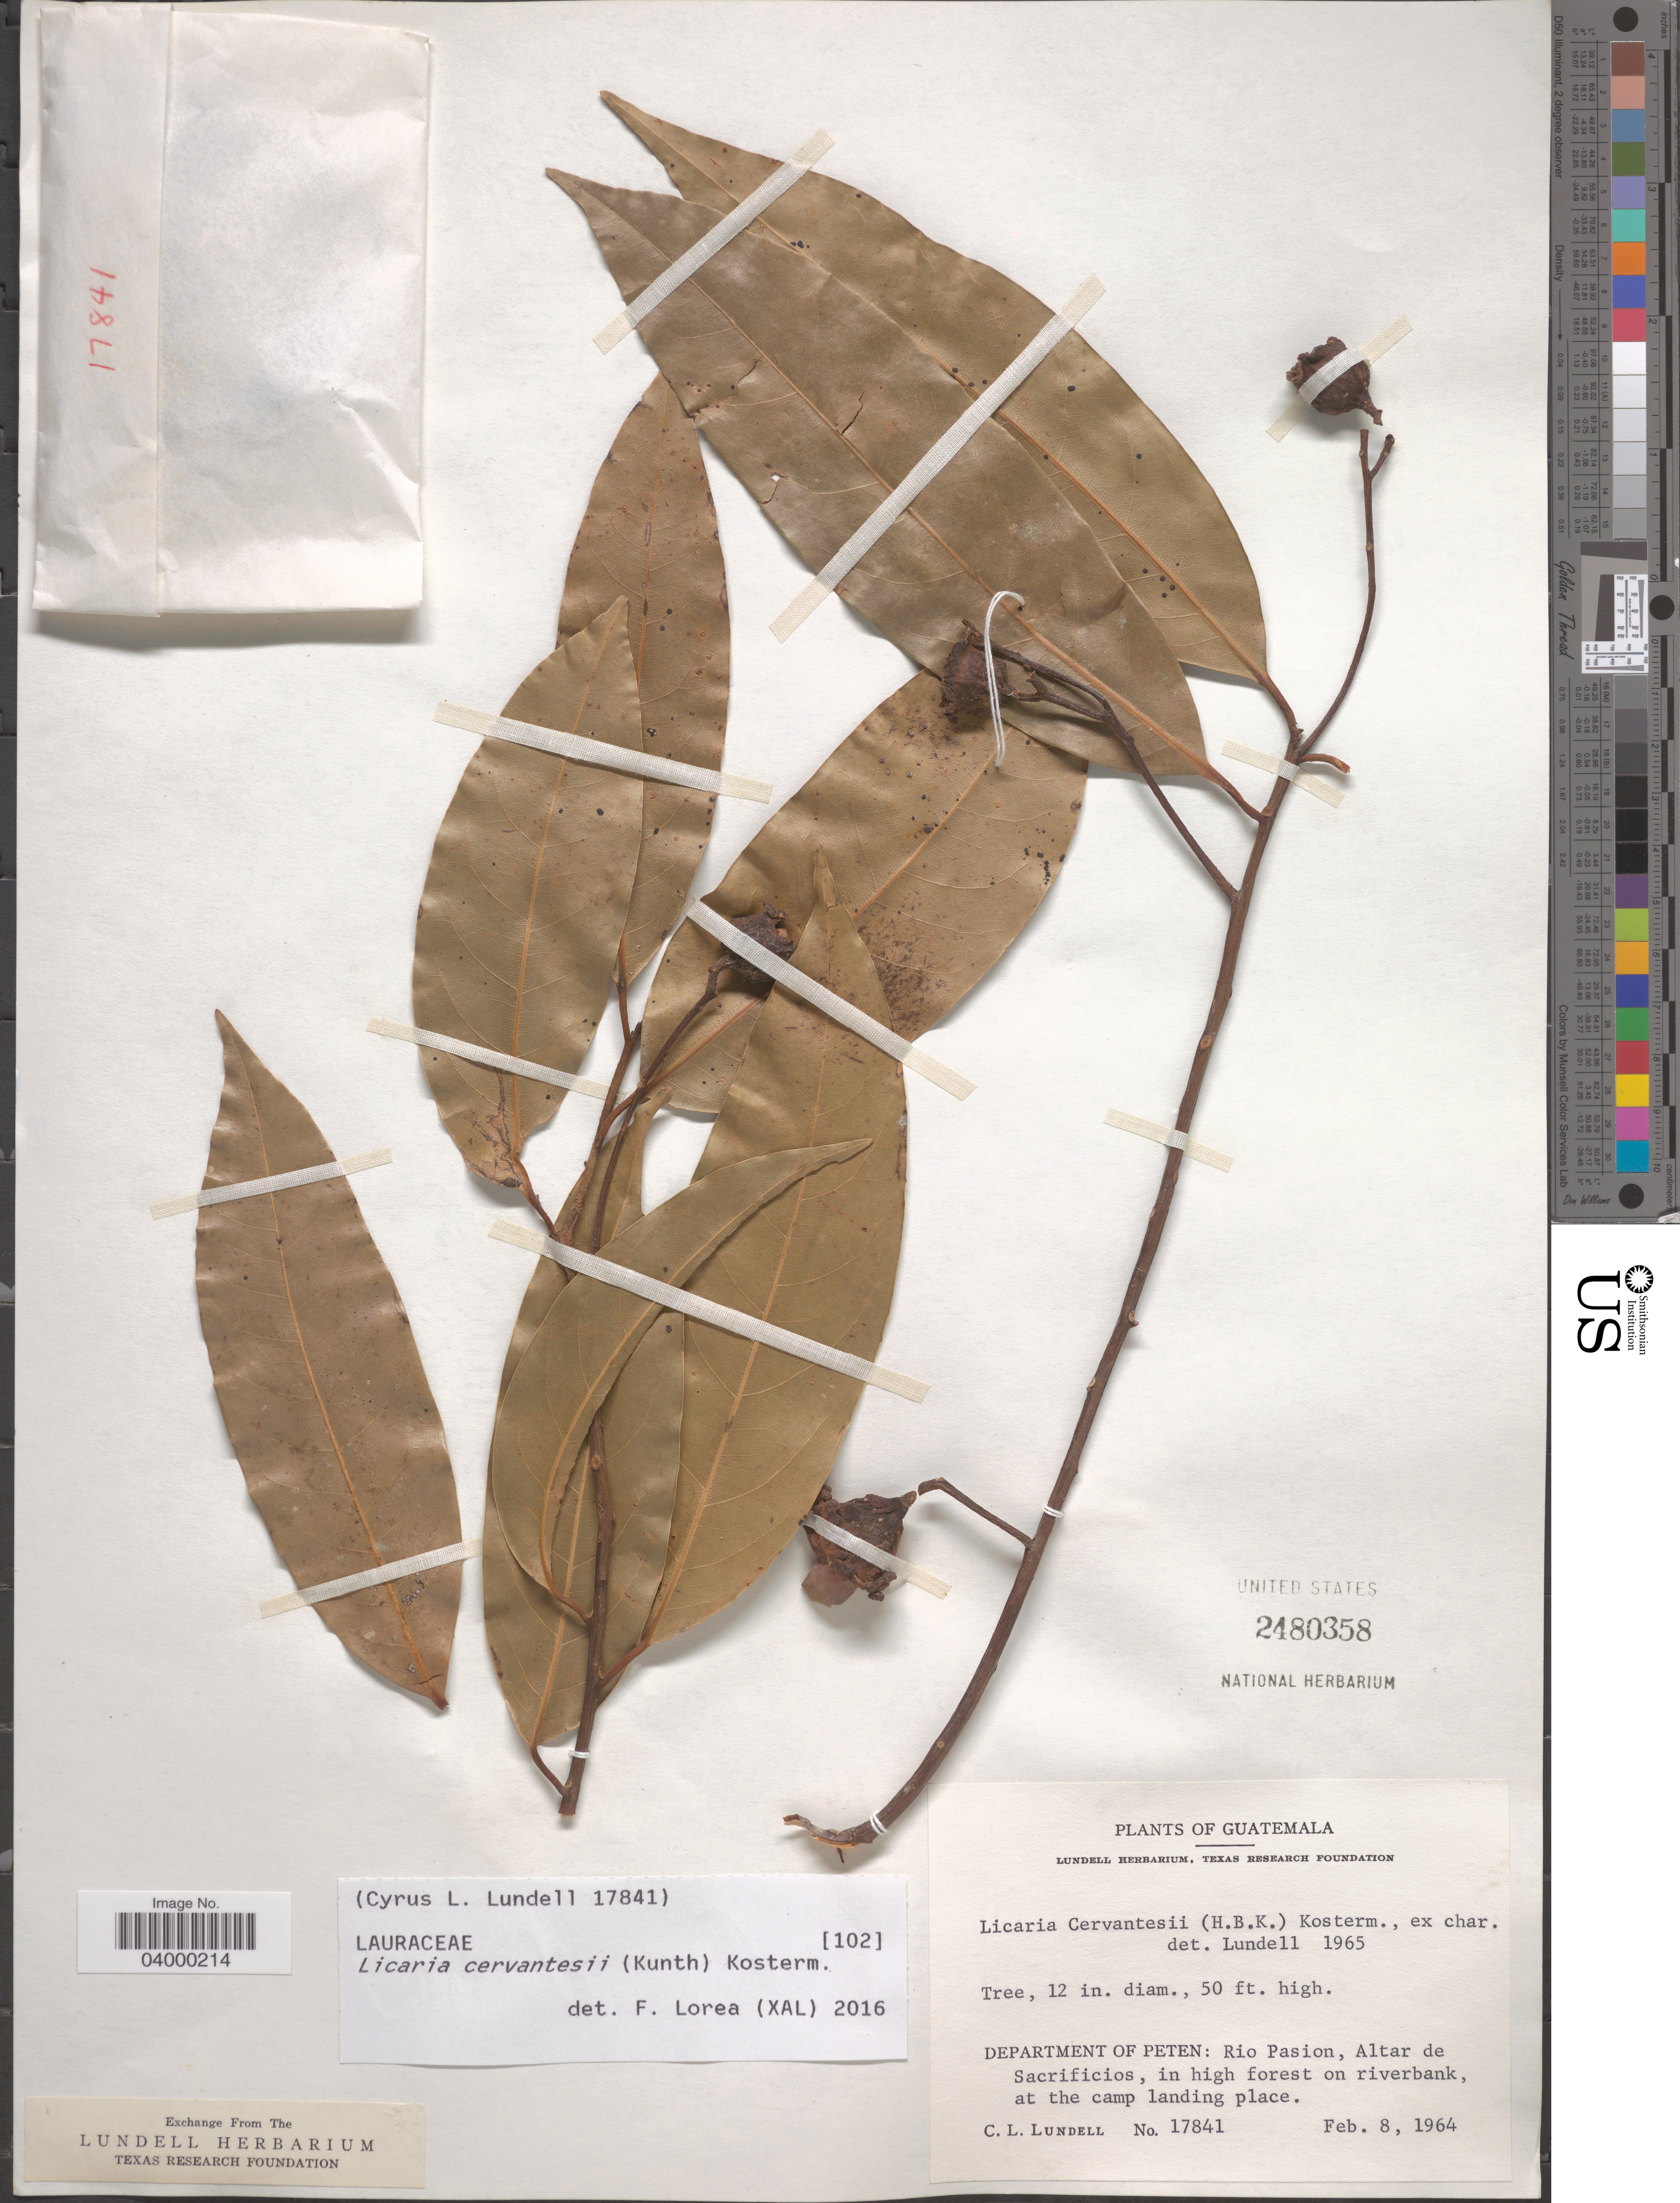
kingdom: Plantae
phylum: Tracheophyta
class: Magnoliopsida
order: Laurales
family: Lauraceae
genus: Licaria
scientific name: Licaria cervantesii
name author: (Kunth) Kosterm.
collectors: C. L. Lundell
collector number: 17841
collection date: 1964-02-08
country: Guatemala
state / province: El Peten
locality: Department of Peten: Rio Pasion, Altar de Sacrificios, in high forest on riverbank.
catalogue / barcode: US 2480358